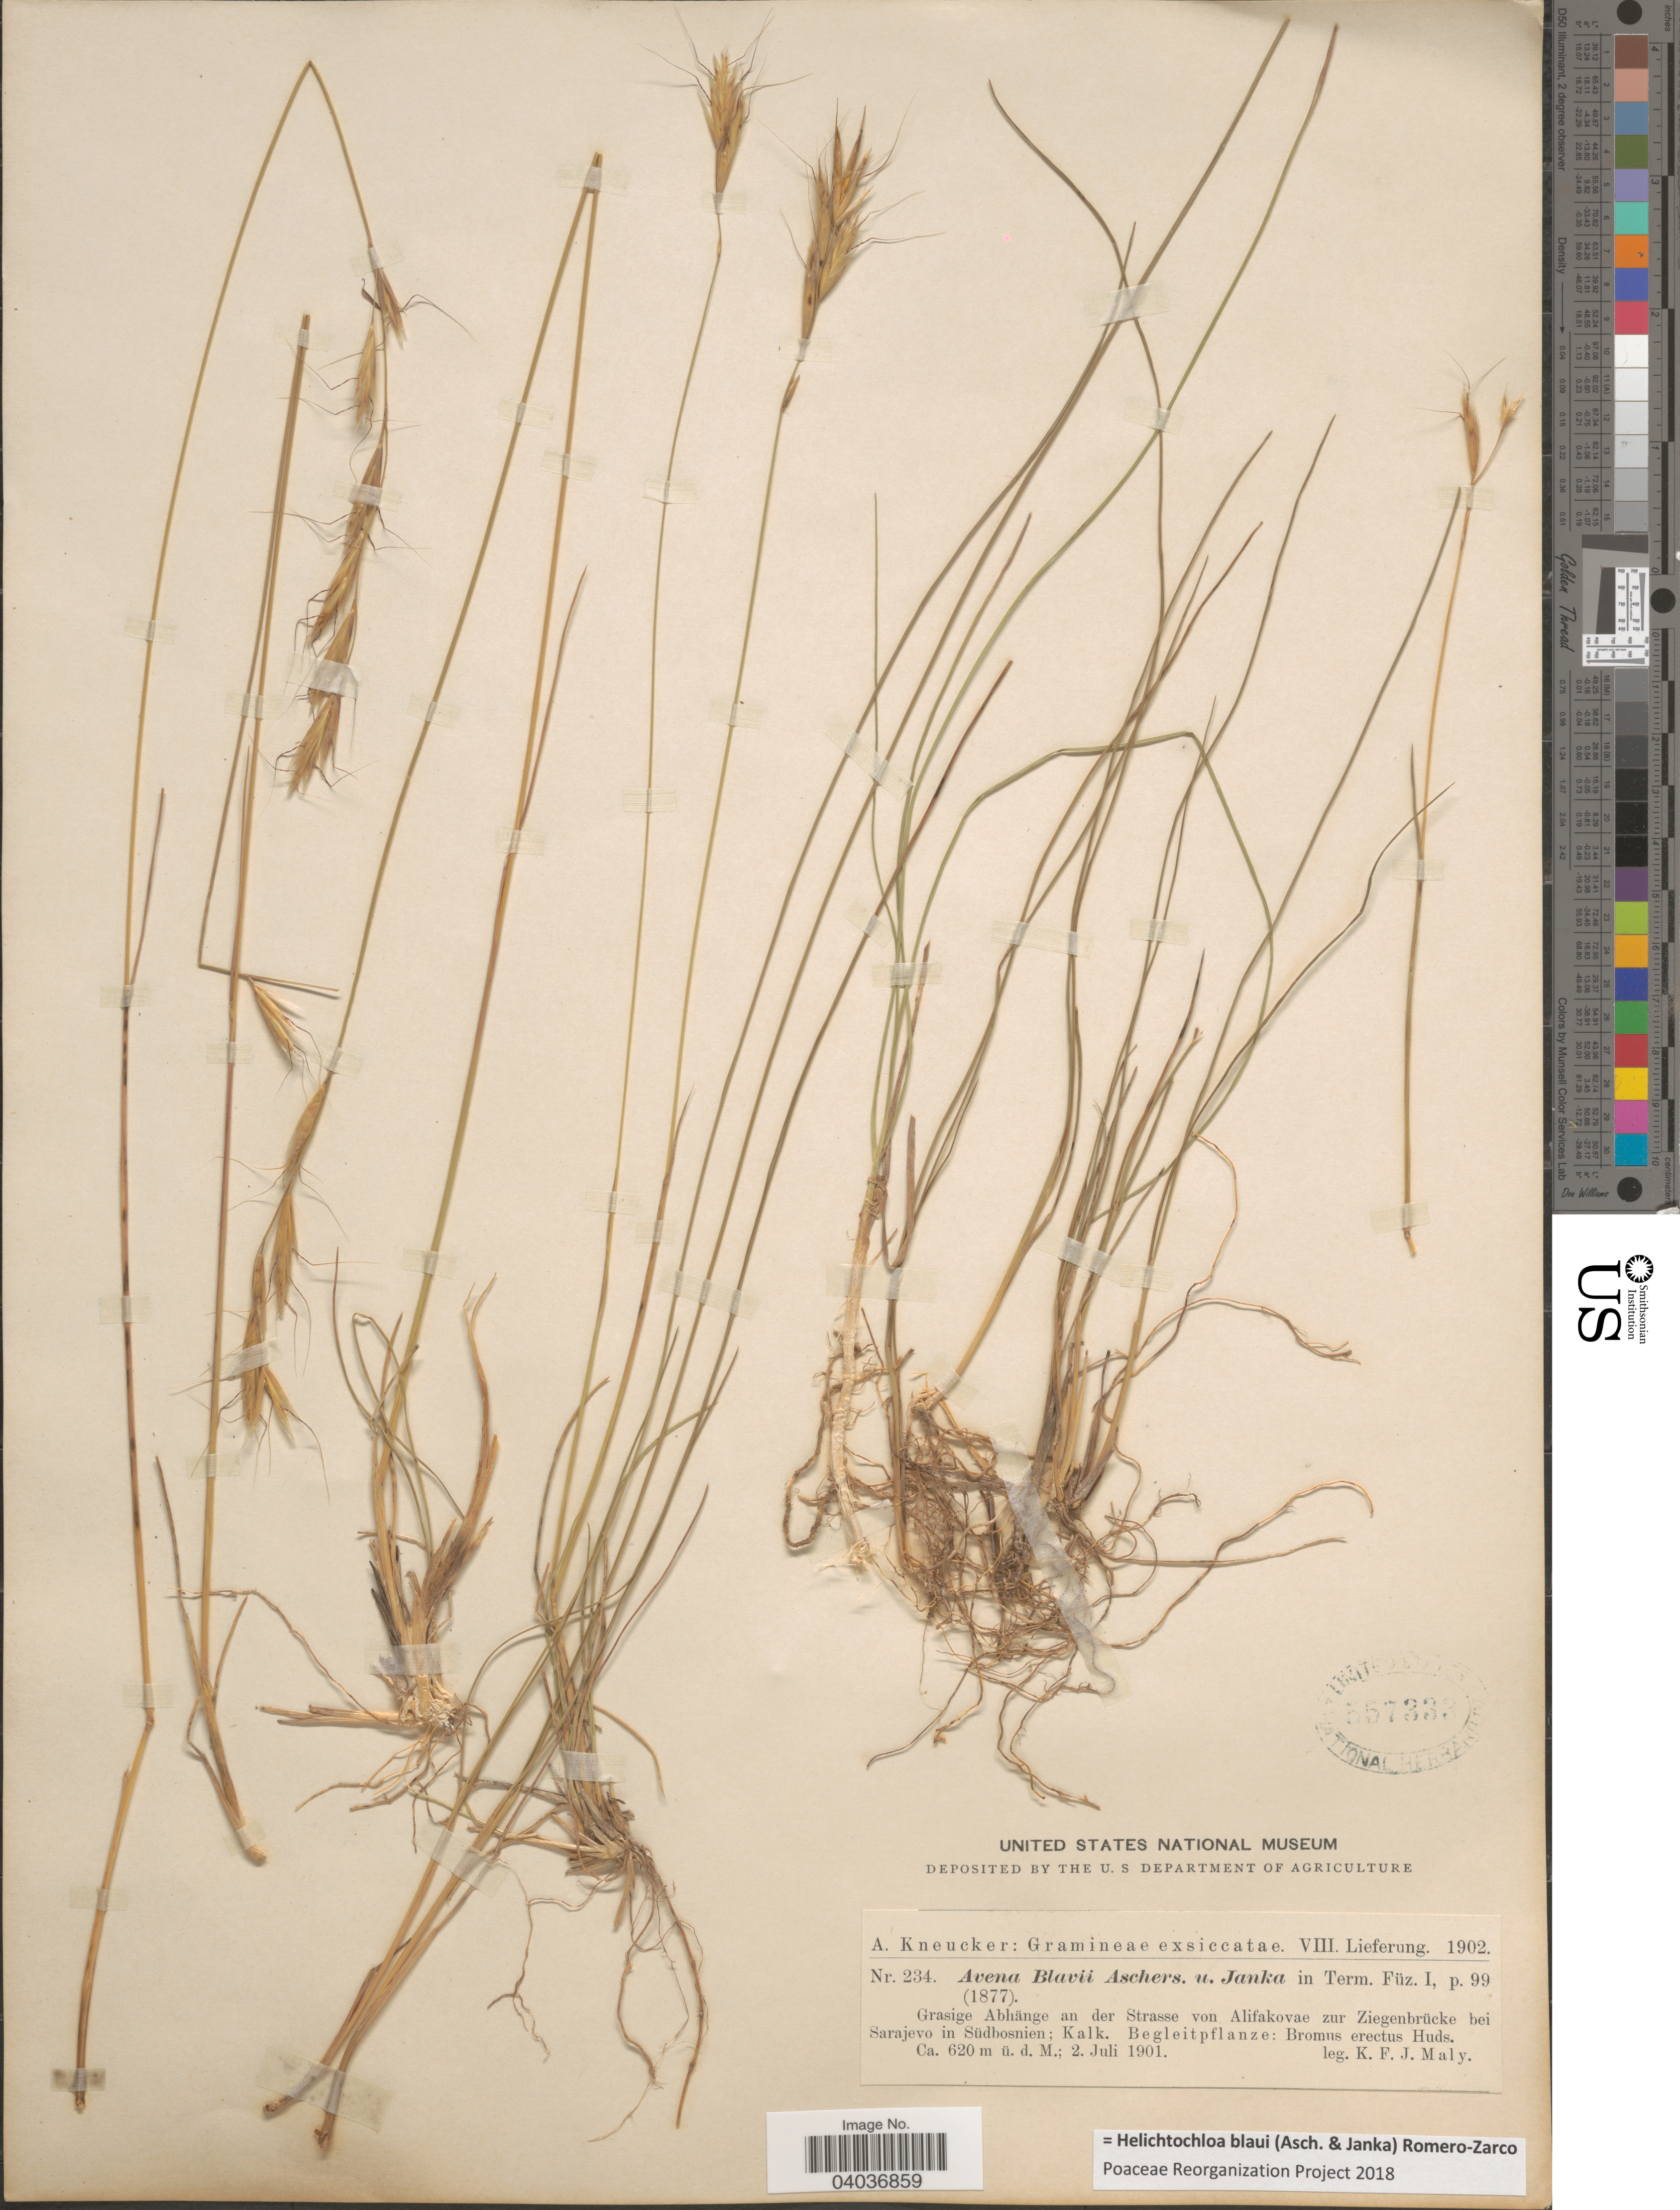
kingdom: Plantae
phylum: Tracheophyta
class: Liliopsida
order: Poales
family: Poaceae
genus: Helictochloa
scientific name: Helictochloa blaui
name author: (Asch. & Janka) Romero-Zarco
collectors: K. Malý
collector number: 234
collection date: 1901-07-02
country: Bosnia and Herzegovina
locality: Grasige Abhänge an der Strasse von Alifakovae zur Ziegenbrücke bei Sarajevo in Südbosnien.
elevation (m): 620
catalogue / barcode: US 557333